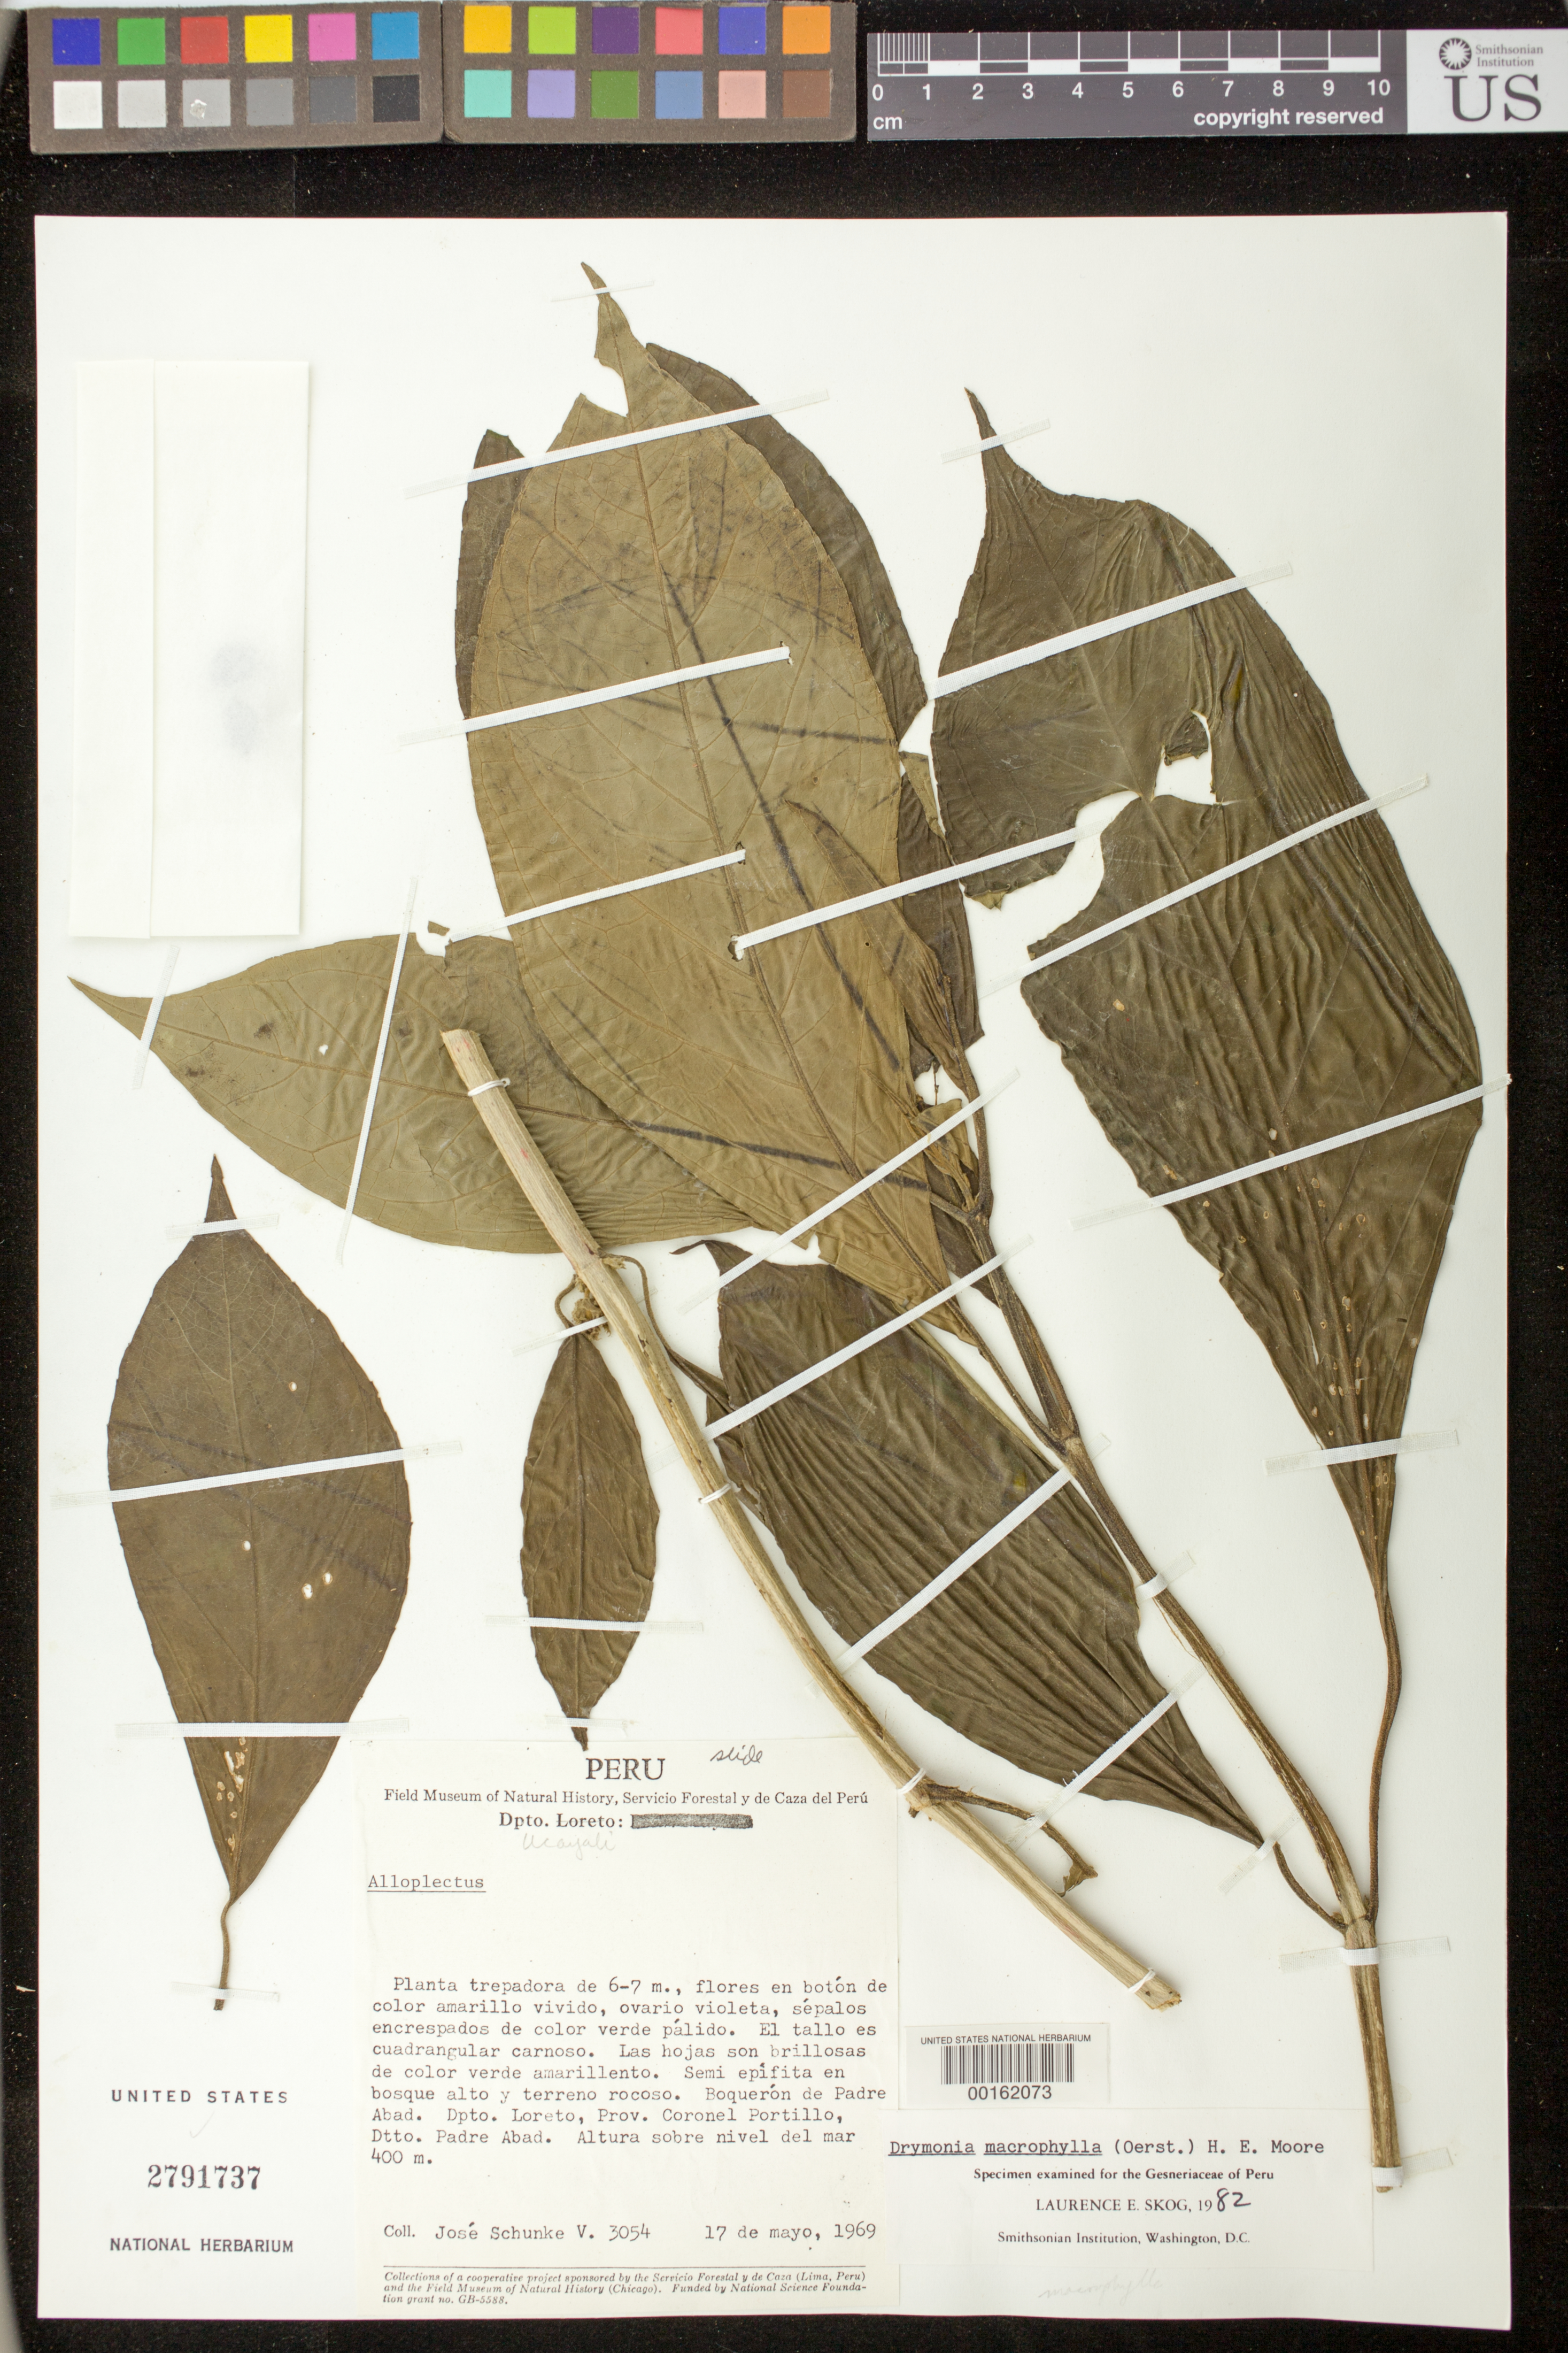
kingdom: Plantae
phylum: Tracheophyta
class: Magnoliopsida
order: Lamiales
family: Gesneriaceae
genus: Drymonia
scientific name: Drymonia macrophylla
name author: (Oerst.) H.E. Moore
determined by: Clark, J. L., (SEL), The Marie Selby Botanical Garden (UNITED STATES)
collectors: J. Schunke Vigo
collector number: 3054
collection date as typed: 17 May 1969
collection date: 1969-05-17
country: Peru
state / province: Ucayali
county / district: Coronel Portillo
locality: ("Loreto") Prov. Coronel Portillo, Dtto Padre Abad; Boquerón de Padre Abad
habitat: En bosque alto y terreno rocoso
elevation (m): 400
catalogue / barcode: US 2791737